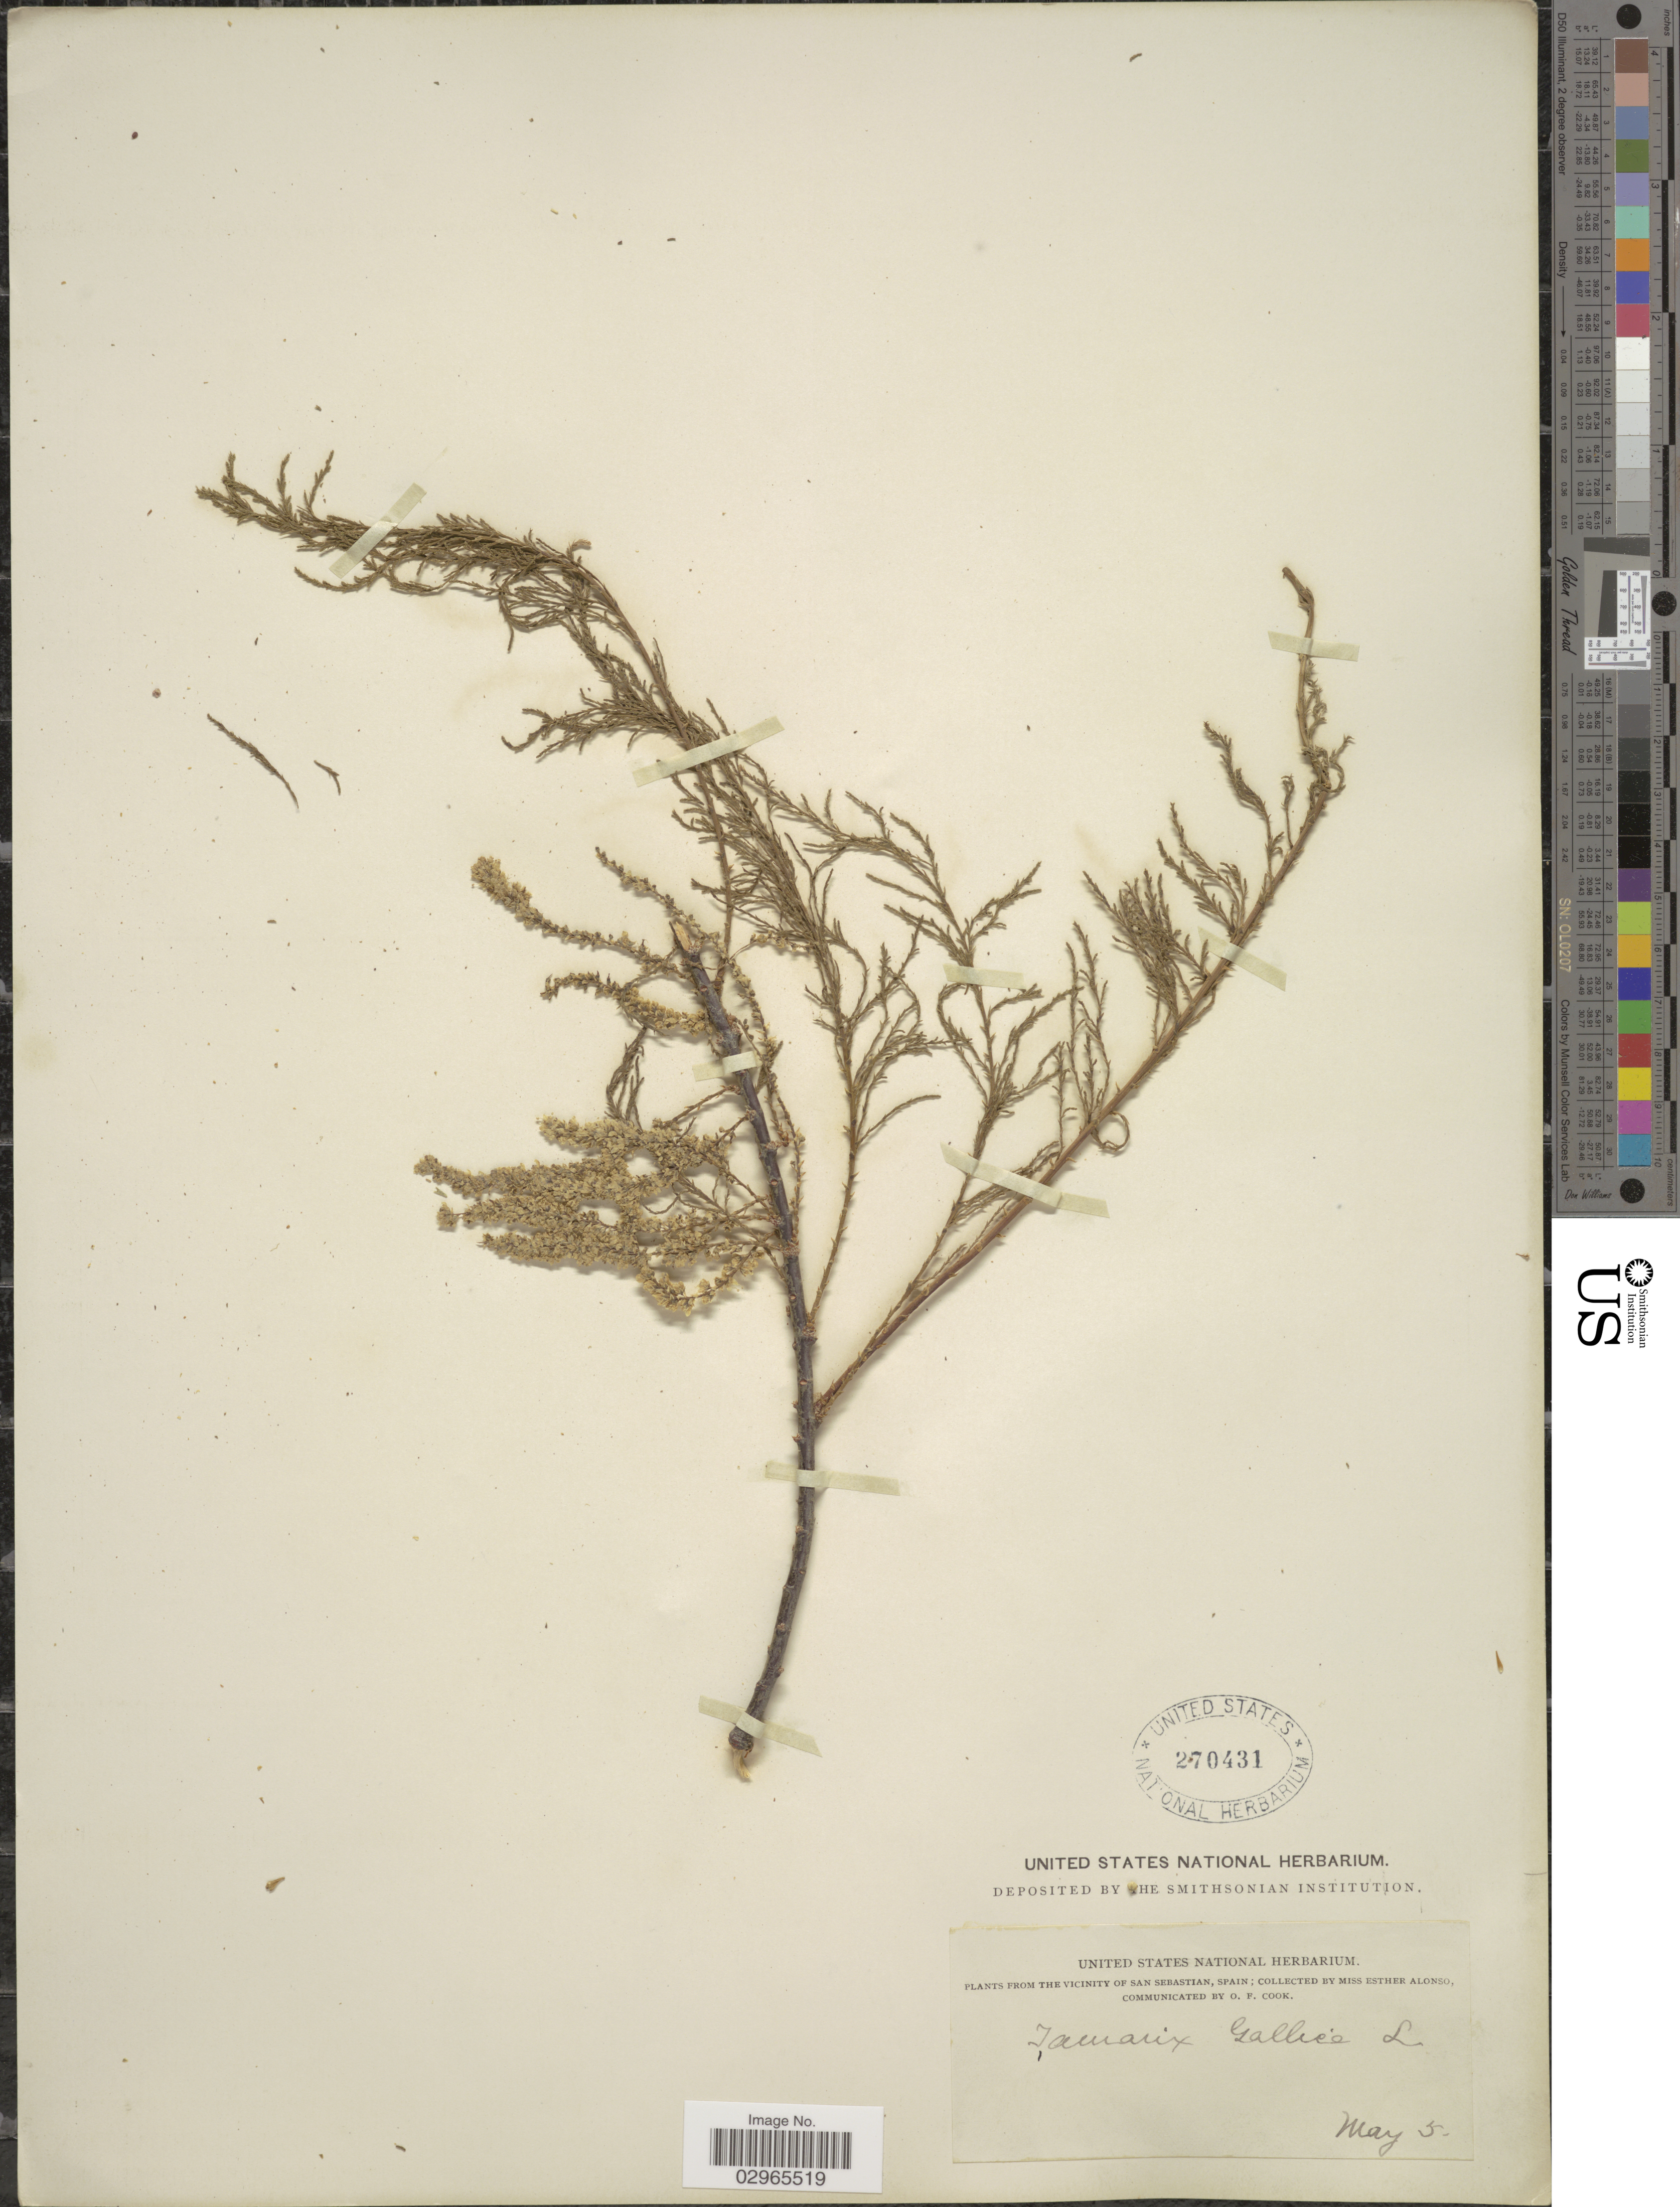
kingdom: Plantae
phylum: Tracheophyta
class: Magnoliopsida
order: Caryophyllales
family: Tamaricaceae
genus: Tamarix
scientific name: Tamarix gallica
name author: L.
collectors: E. Alonso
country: Spain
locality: The vicinity of San Sebastian.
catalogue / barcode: US 270431